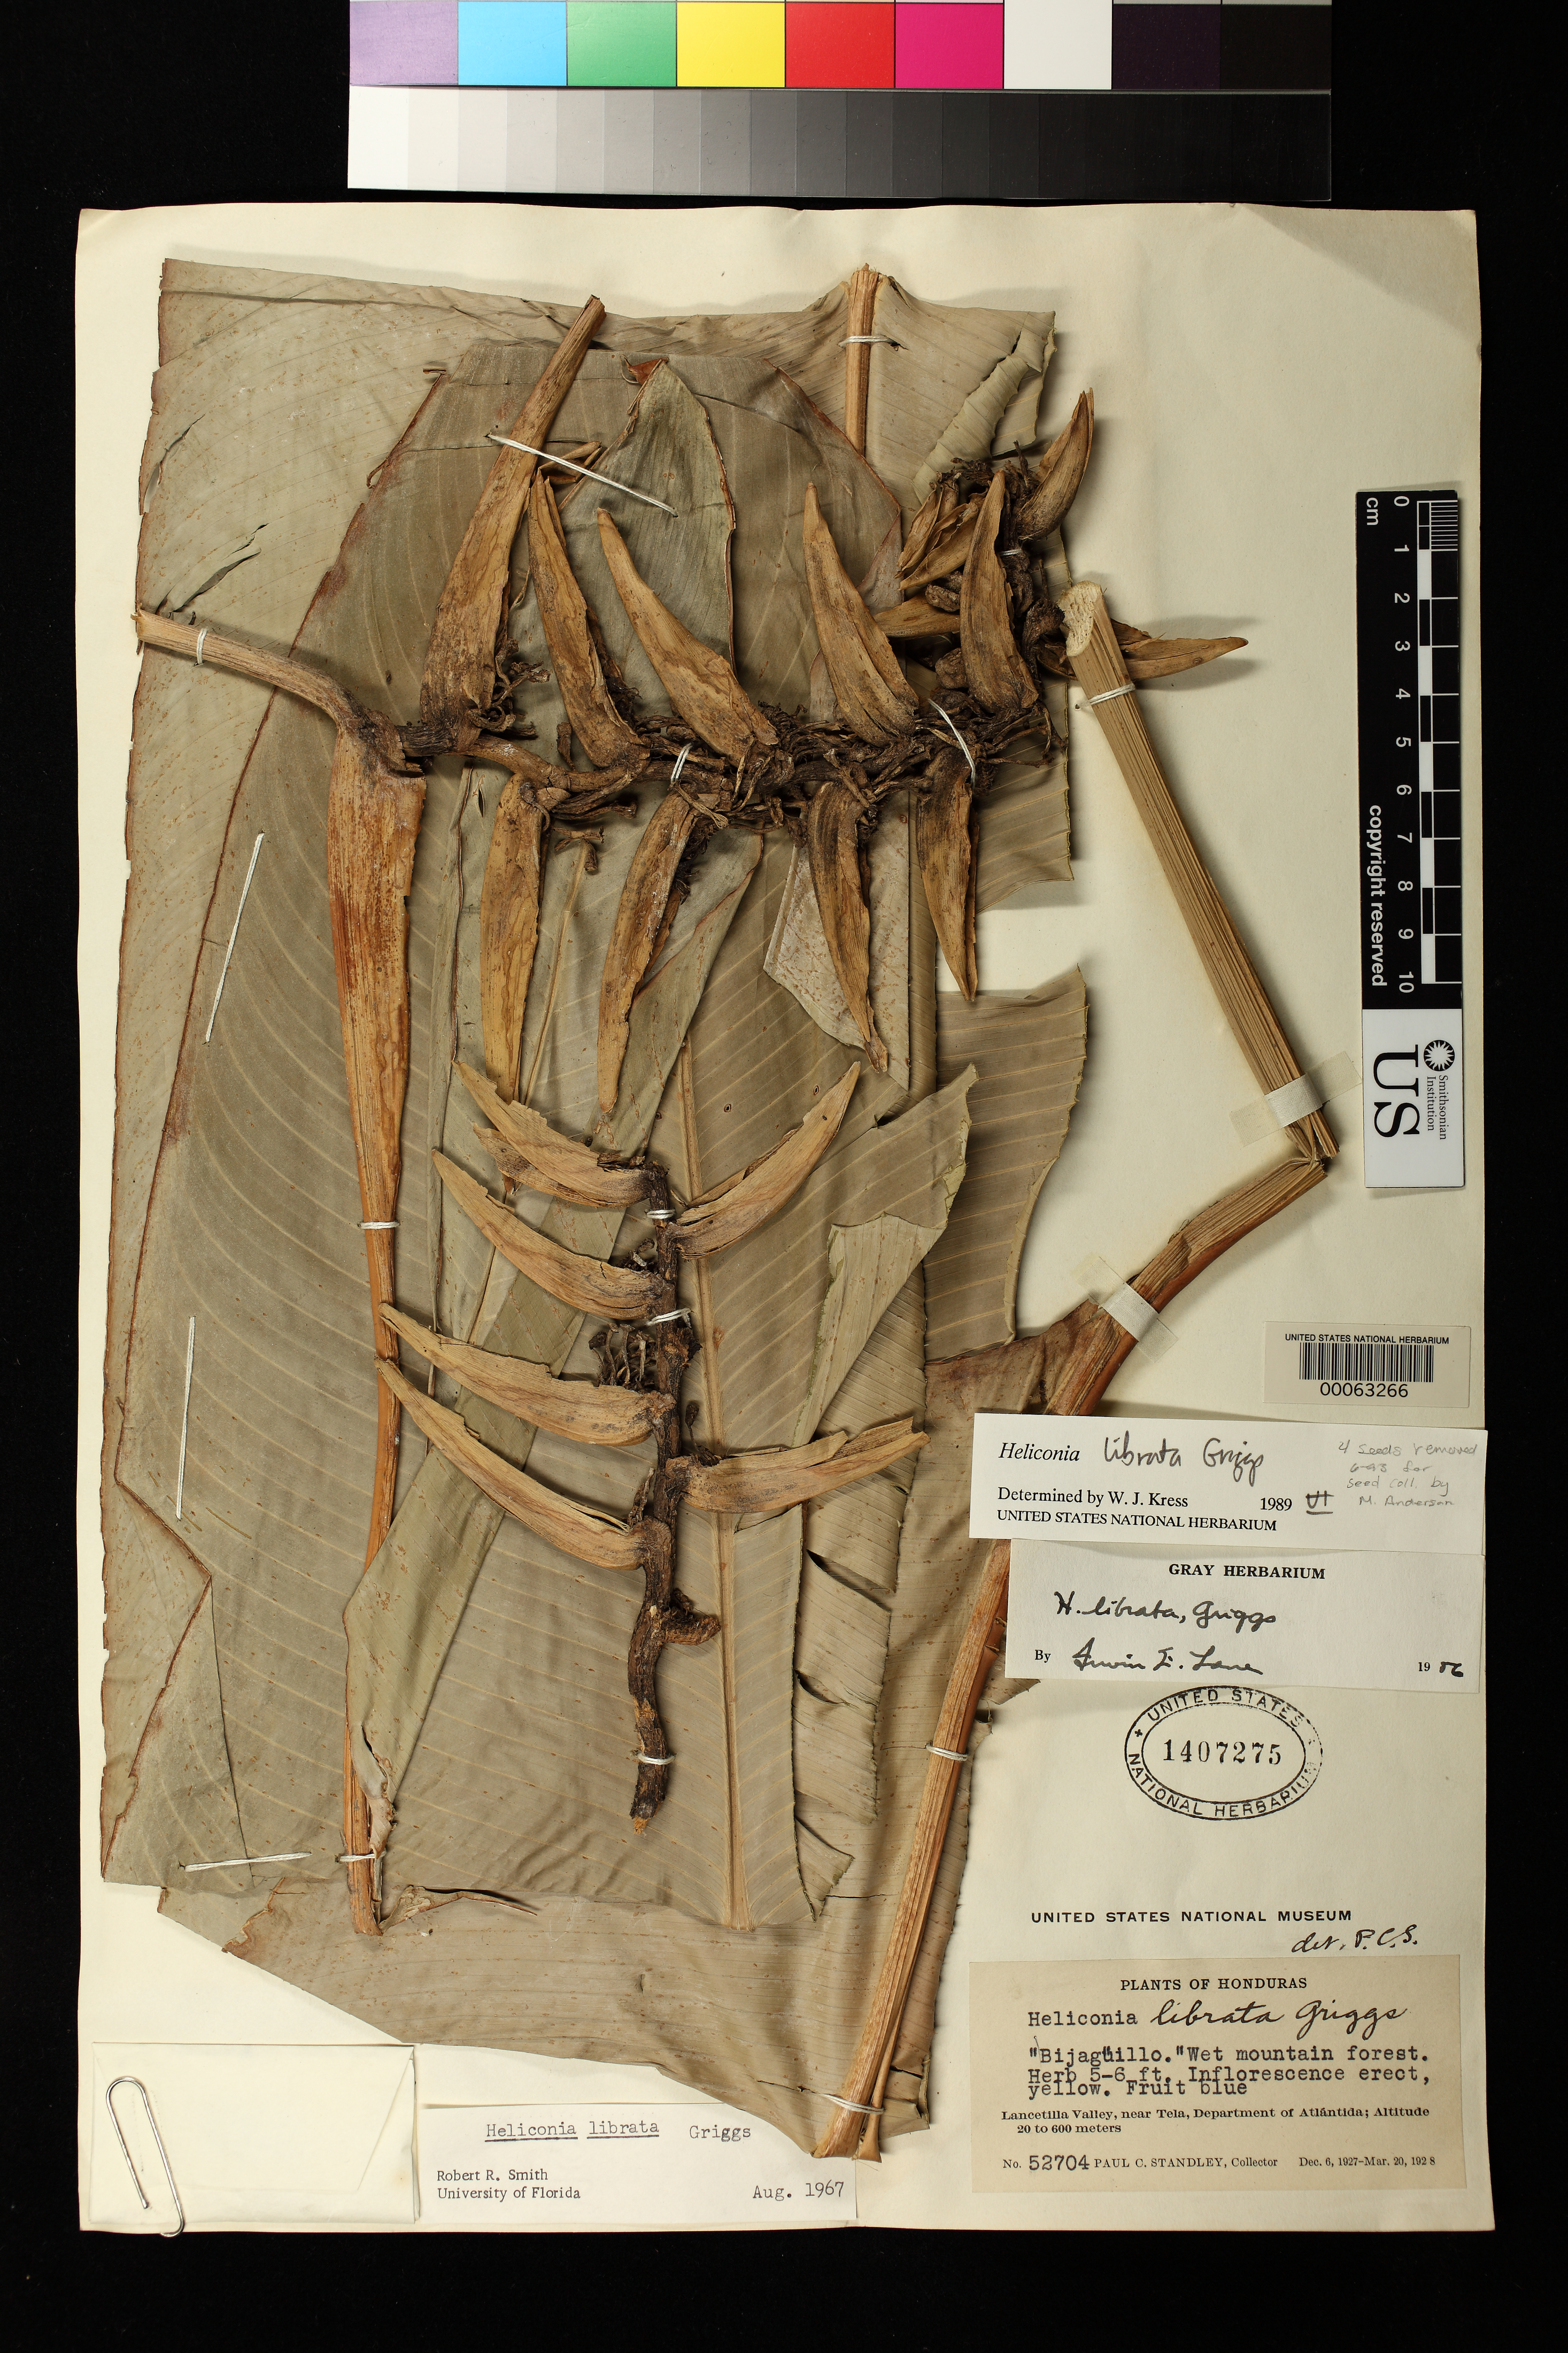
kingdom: Plantae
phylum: Tracheophyta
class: Liliopsida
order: Zingiberales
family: Heliconiaceae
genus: Heliconia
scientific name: Heliconia librata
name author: R.F. Griggs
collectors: P. C. Standley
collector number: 52704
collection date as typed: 06 Dec 1927 to 20 Mar 1928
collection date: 1927-12-06/1928-03-20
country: Honduras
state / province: Atlántida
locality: Lancetilla Valley, near Tela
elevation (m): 20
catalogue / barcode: US 1407275